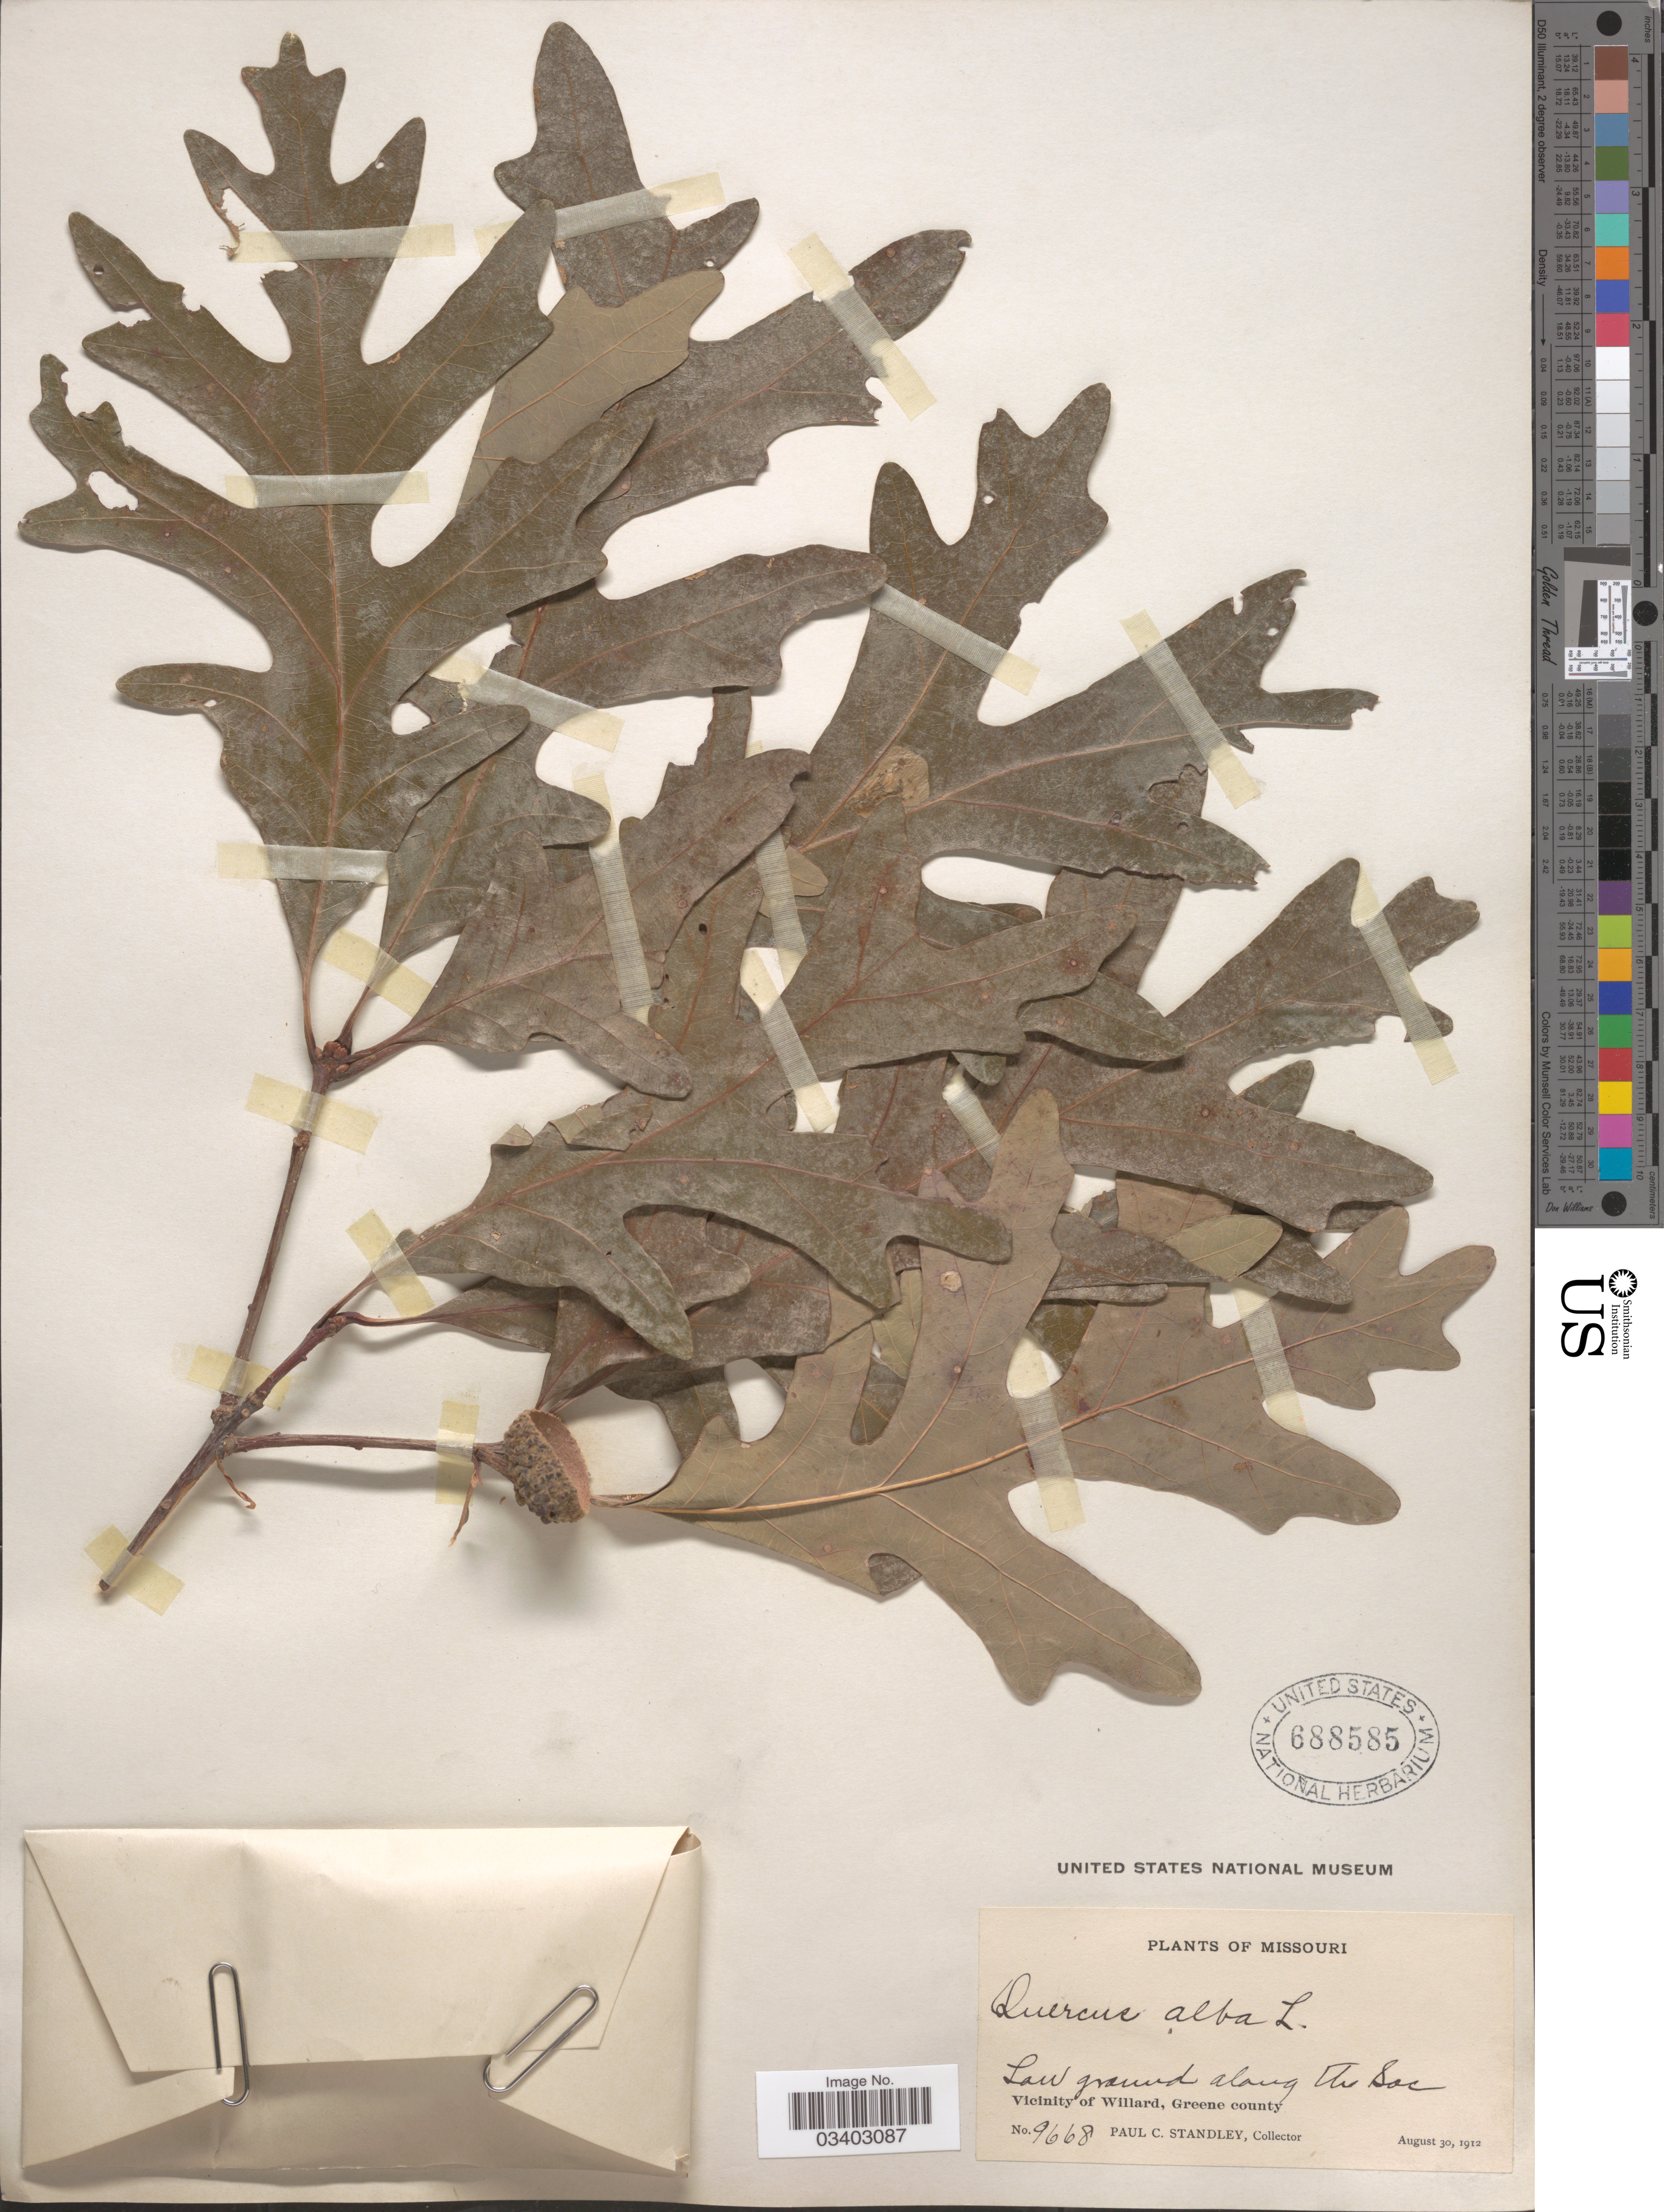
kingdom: Plantae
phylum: Tracheophyta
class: Magnoliopsida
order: Fagales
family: Fagaceae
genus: Quercus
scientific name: Quercus alba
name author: L.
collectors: P. C. Standley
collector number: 9668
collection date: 1912-08-30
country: United States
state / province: Missouri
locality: Low ground along the Soc. Vicinity of Willard, Greene county.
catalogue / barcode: US 688585